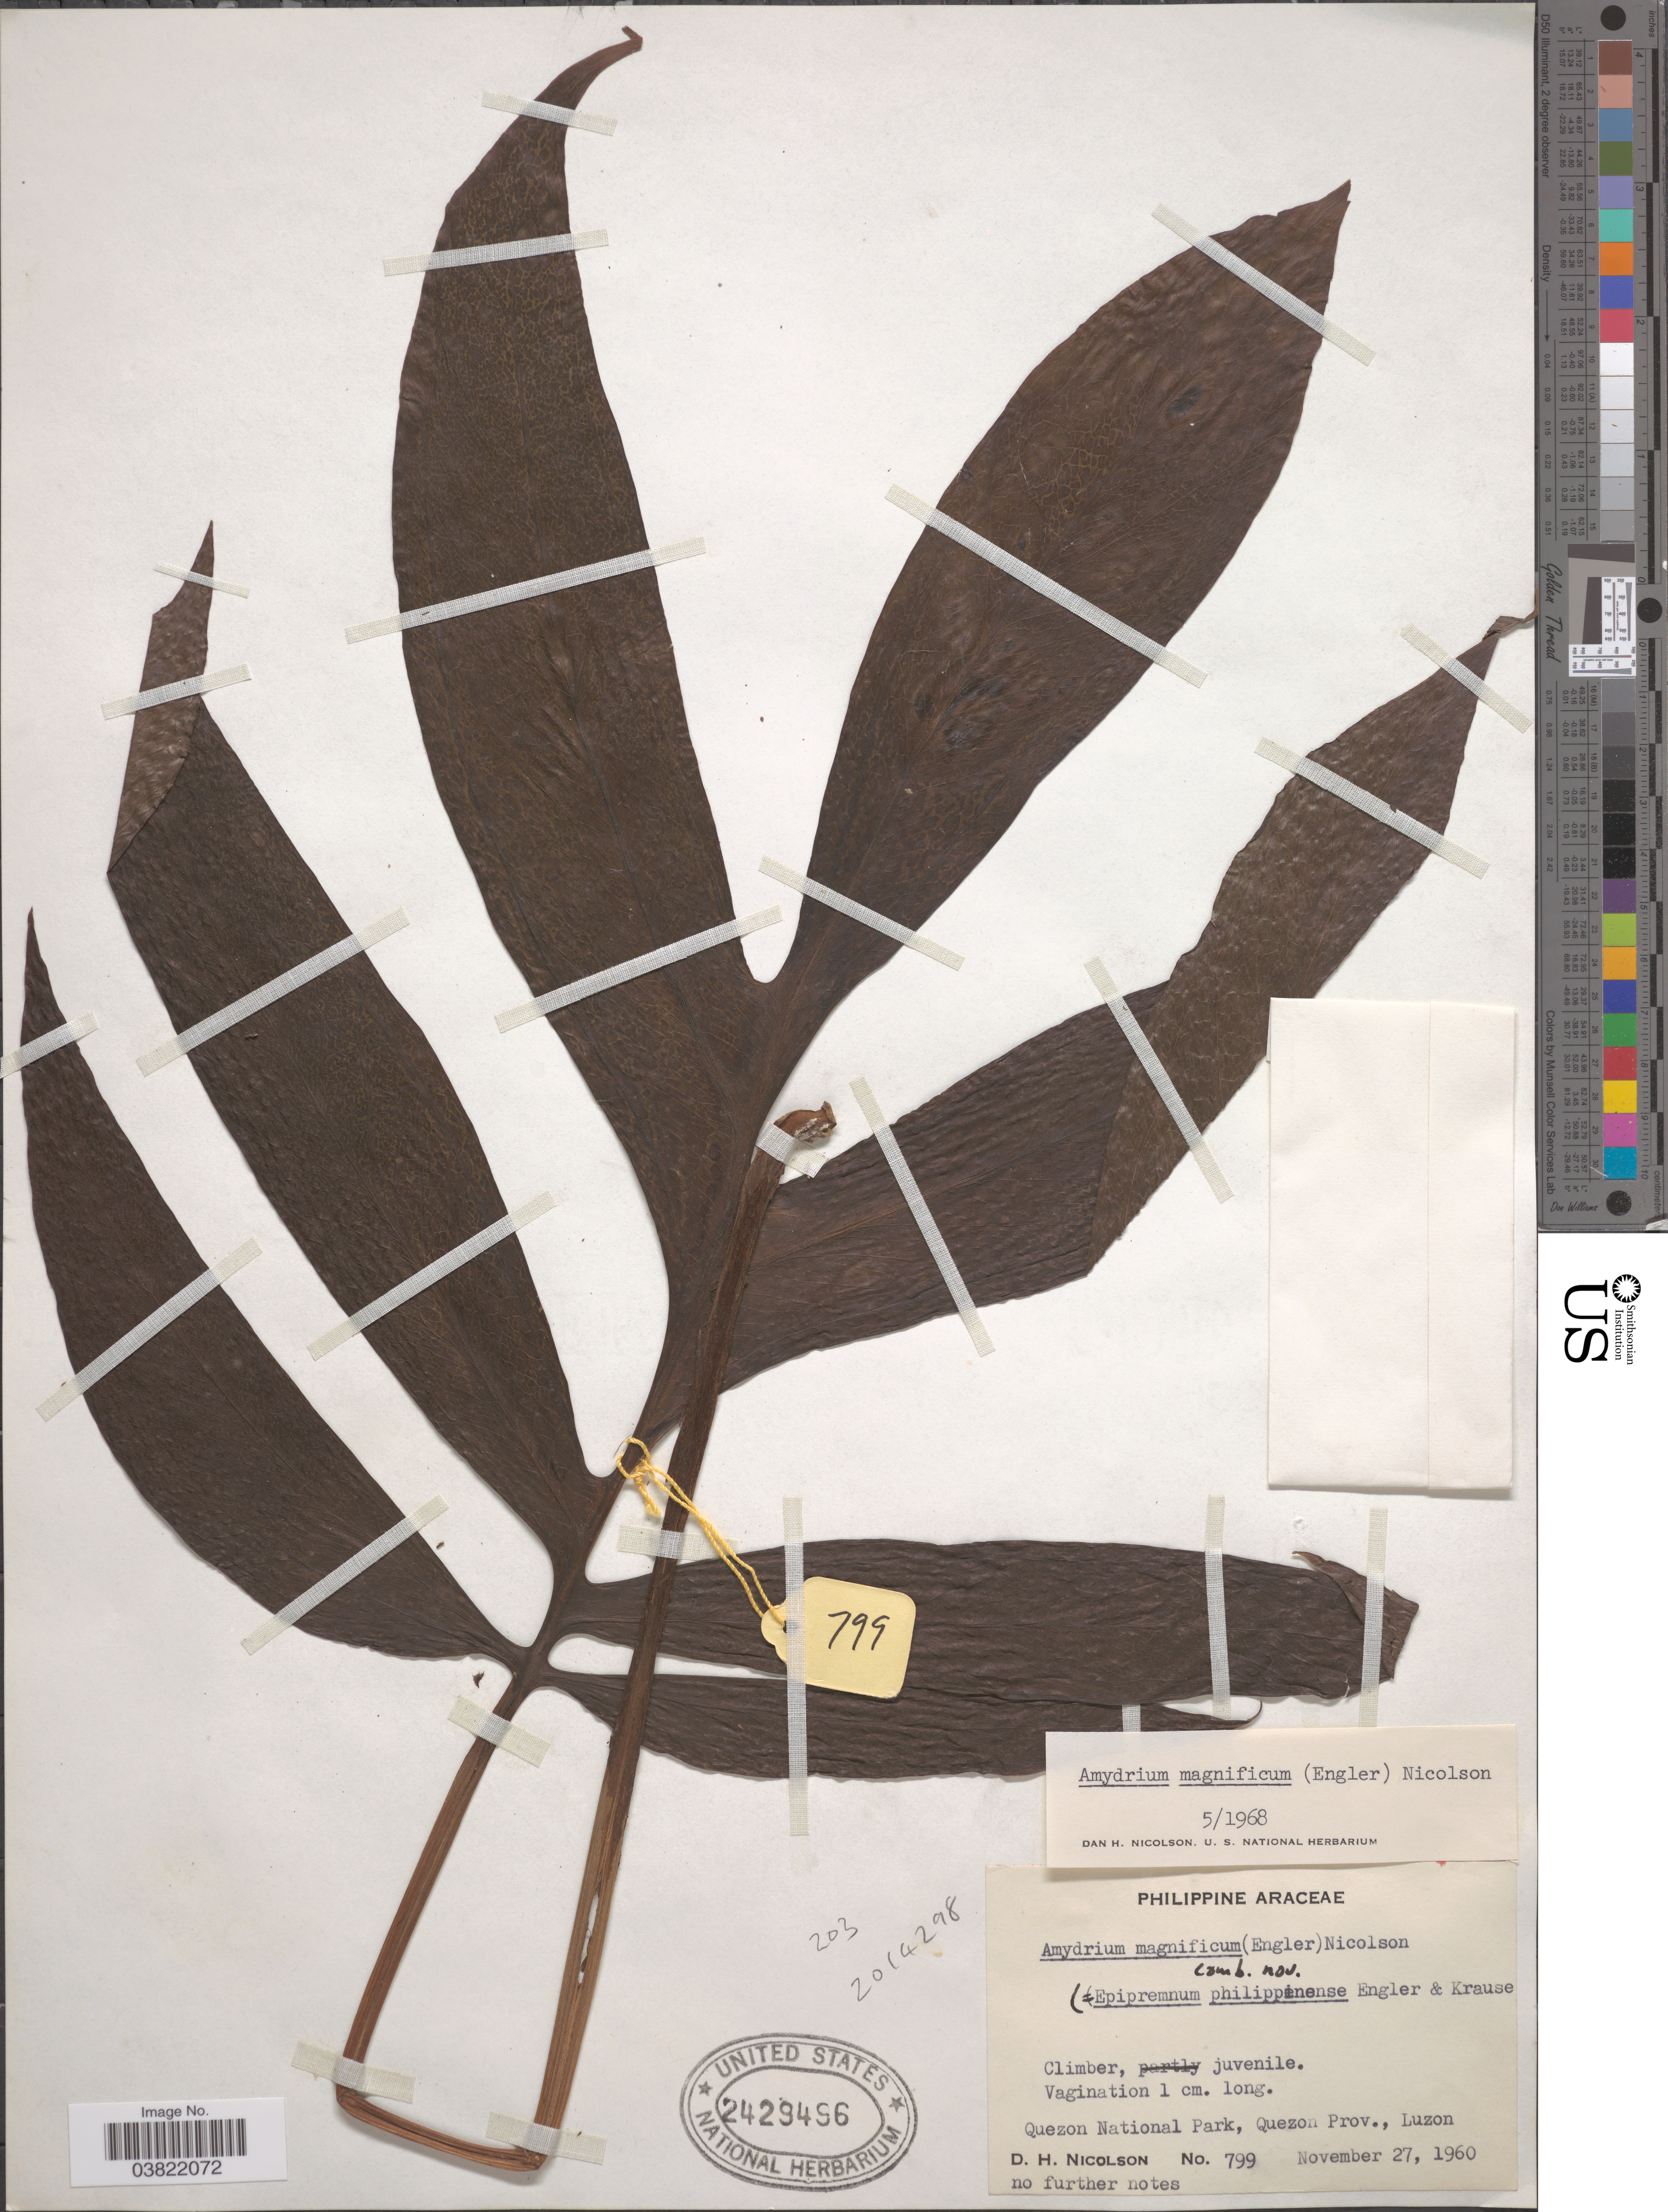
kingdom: Plantae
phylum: Tracheophyta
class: Liliopsida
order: Alismatales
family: Araceae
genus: Amydrium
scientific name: Amydrium magnificum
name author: (Engl.) Nicolson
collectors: D. H. Nicolson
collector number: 799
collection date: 1960-11-27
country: Philippines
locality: Quezon National Park, Quezon Prov., Luzon.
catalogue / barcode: US 2429496